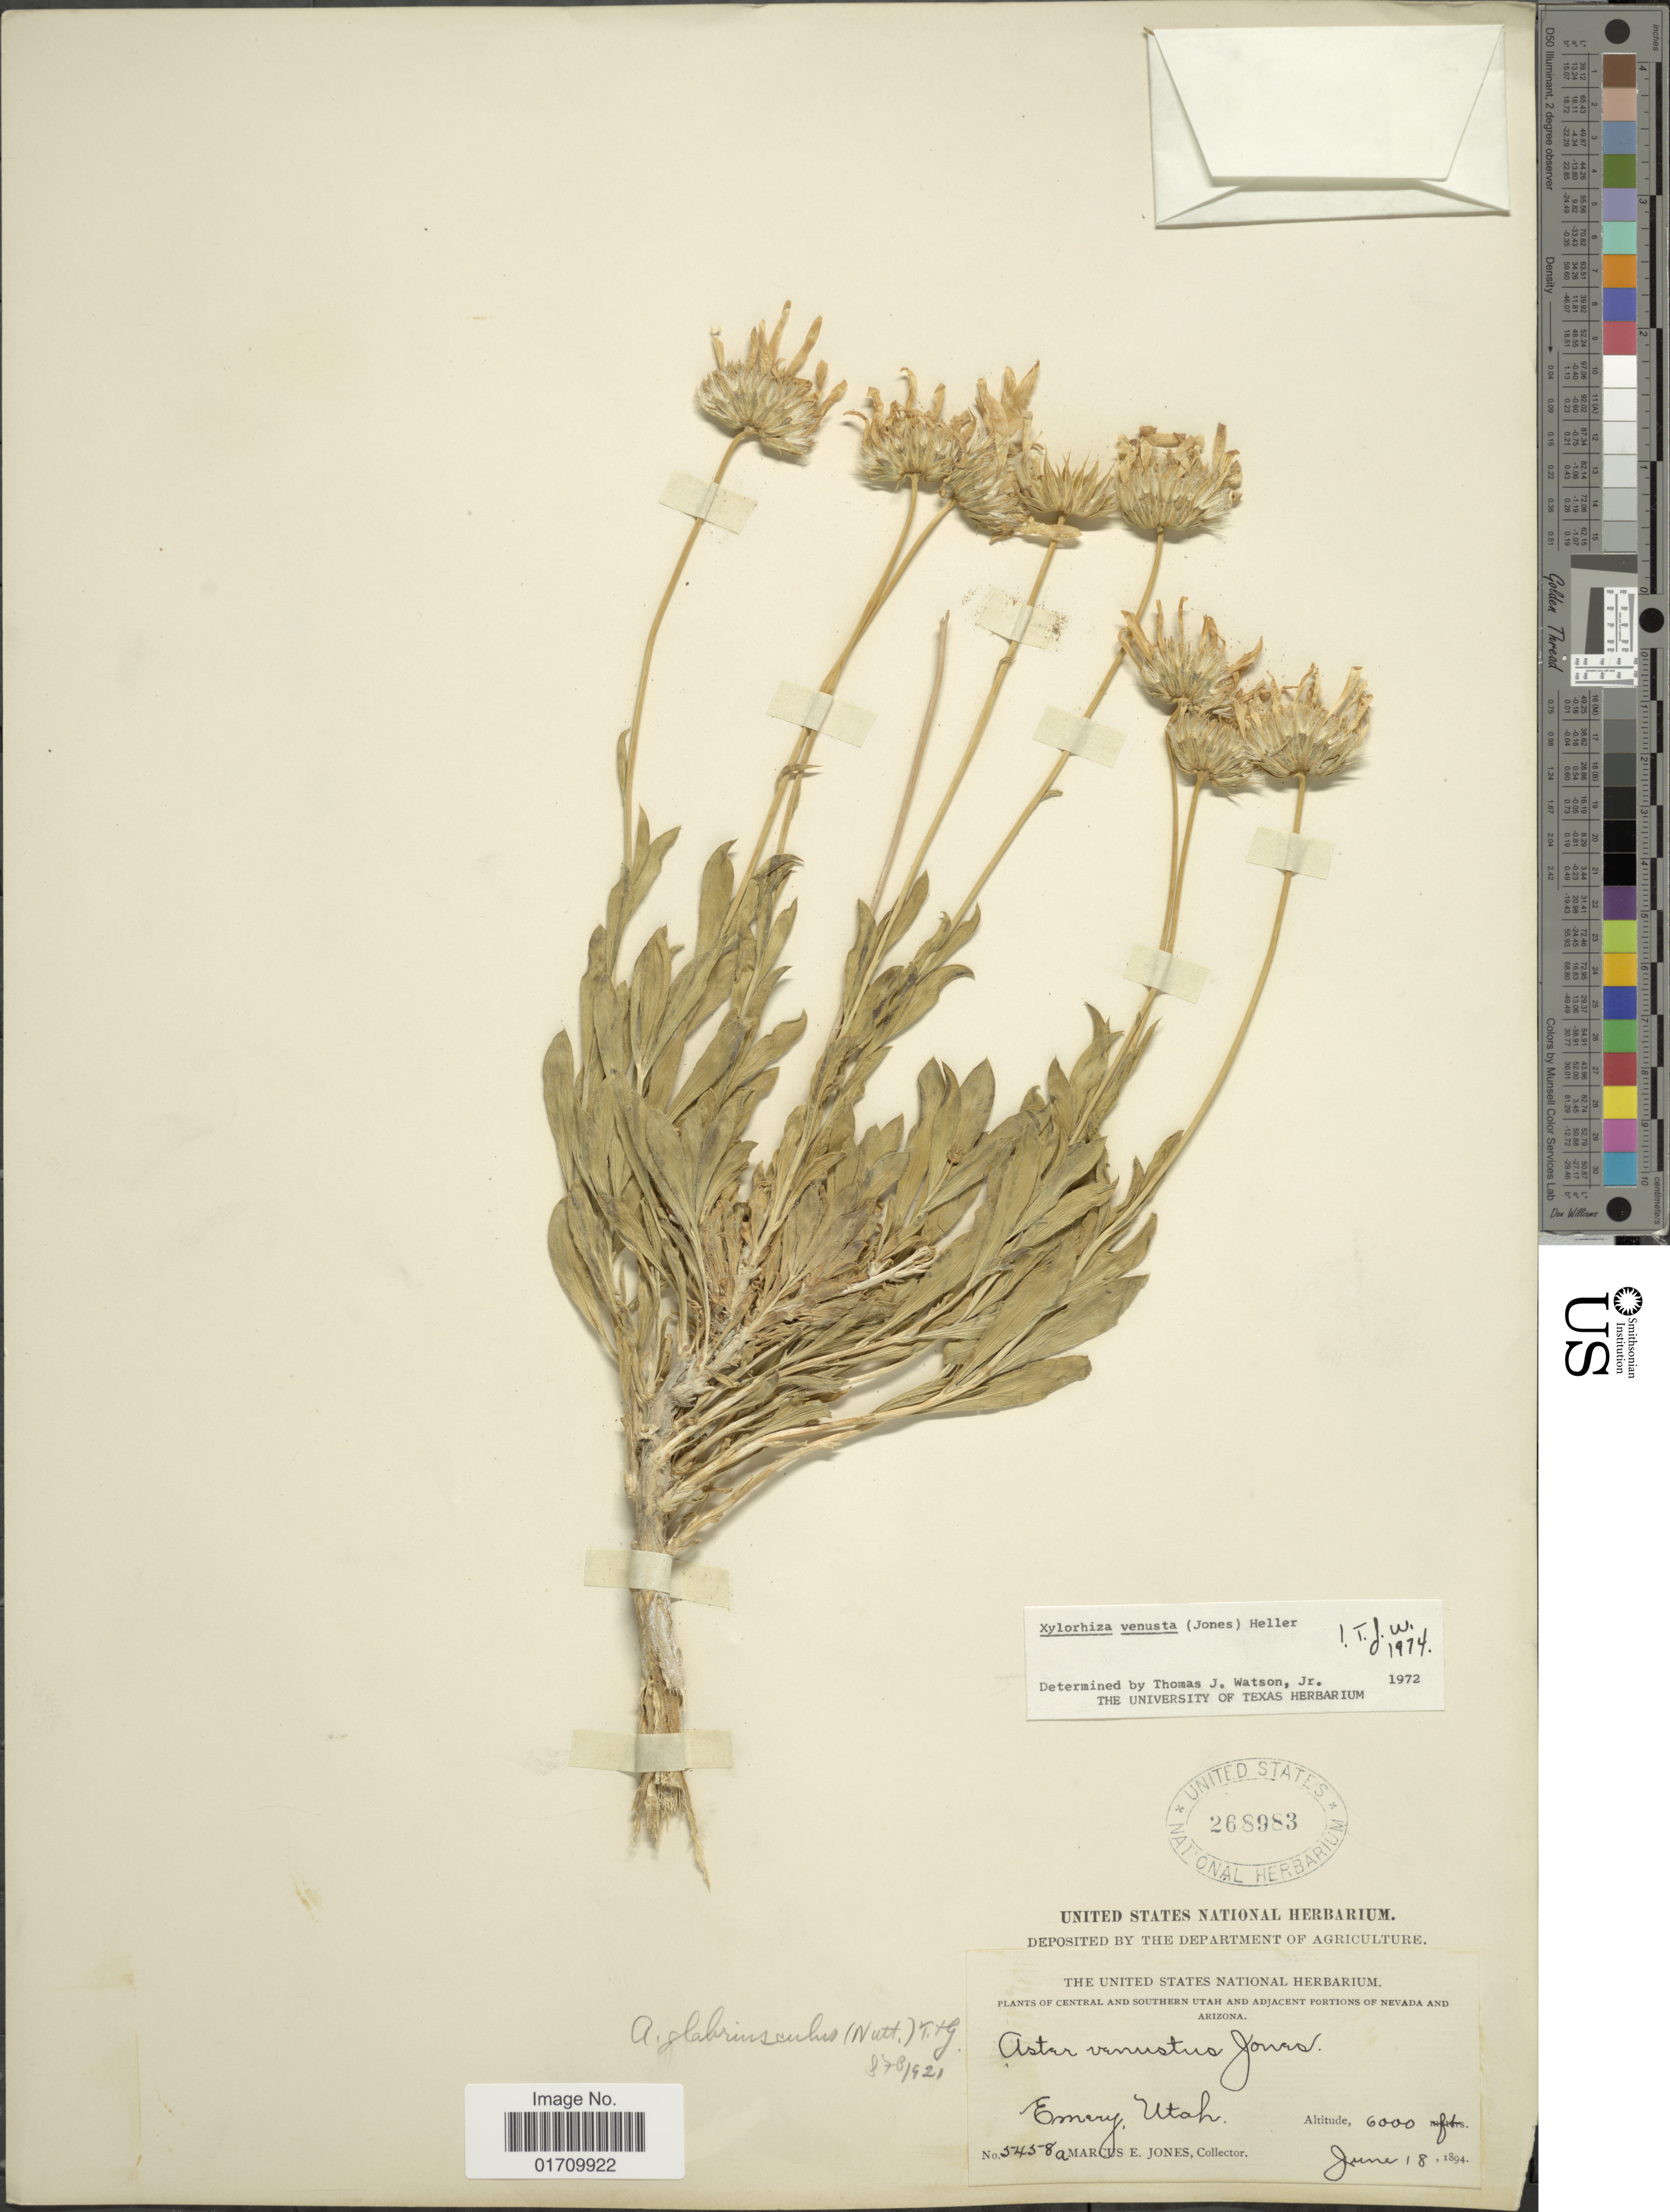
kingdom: Plantae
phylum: Tracheophyta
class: Magnoliopsida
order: Asterales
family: Asteraceae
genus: Xylorhiza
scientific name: Xylorhiza venusta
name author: (M.E. Jones) A. Heller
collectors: M. E. Jones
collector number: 5458a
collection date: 1894-06-18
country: United States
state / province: Utah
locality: Emery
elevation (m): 1829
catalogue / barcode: US 268983